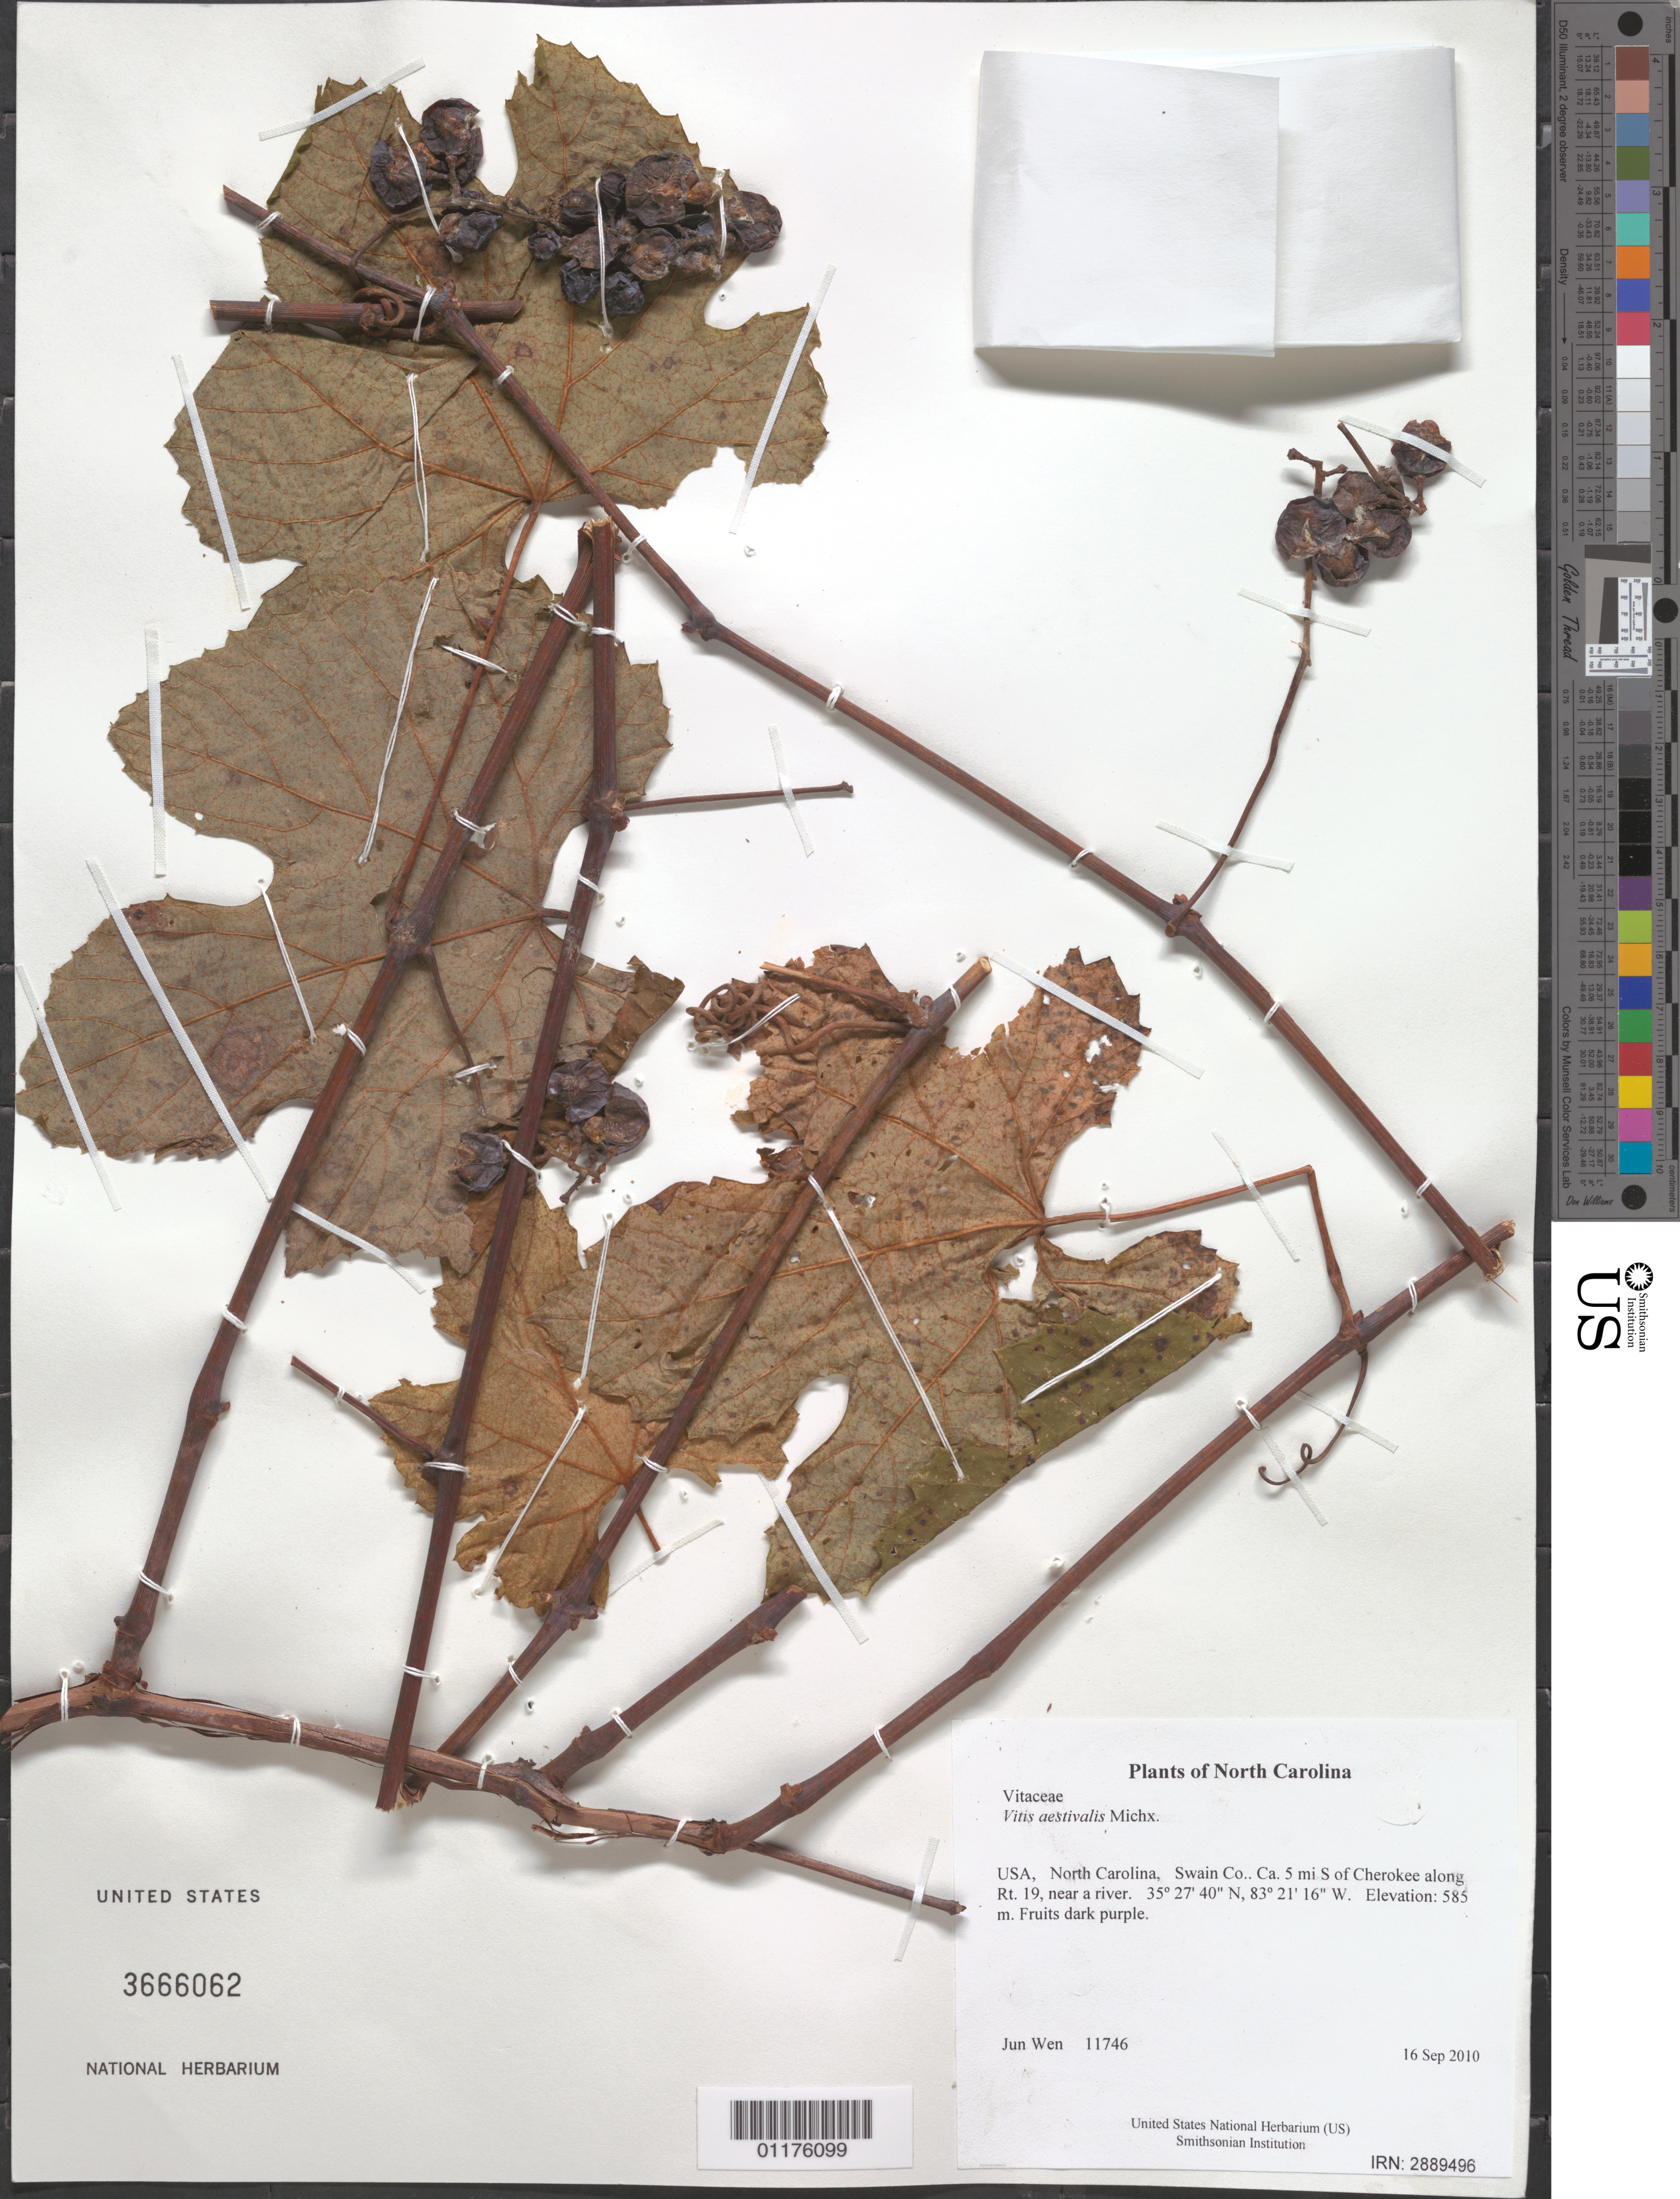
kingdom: Plantae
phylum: Tracheophyta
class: Magnoliopsida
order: Vitales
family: Vitaceae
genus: Vitis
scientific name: Vitis aestivalis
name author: Michx.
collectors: J. Wen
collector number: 11746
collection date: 2010-09-16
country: United States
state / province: North Carolina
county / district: Swain Co.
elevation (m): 585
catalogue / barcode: US 3666062